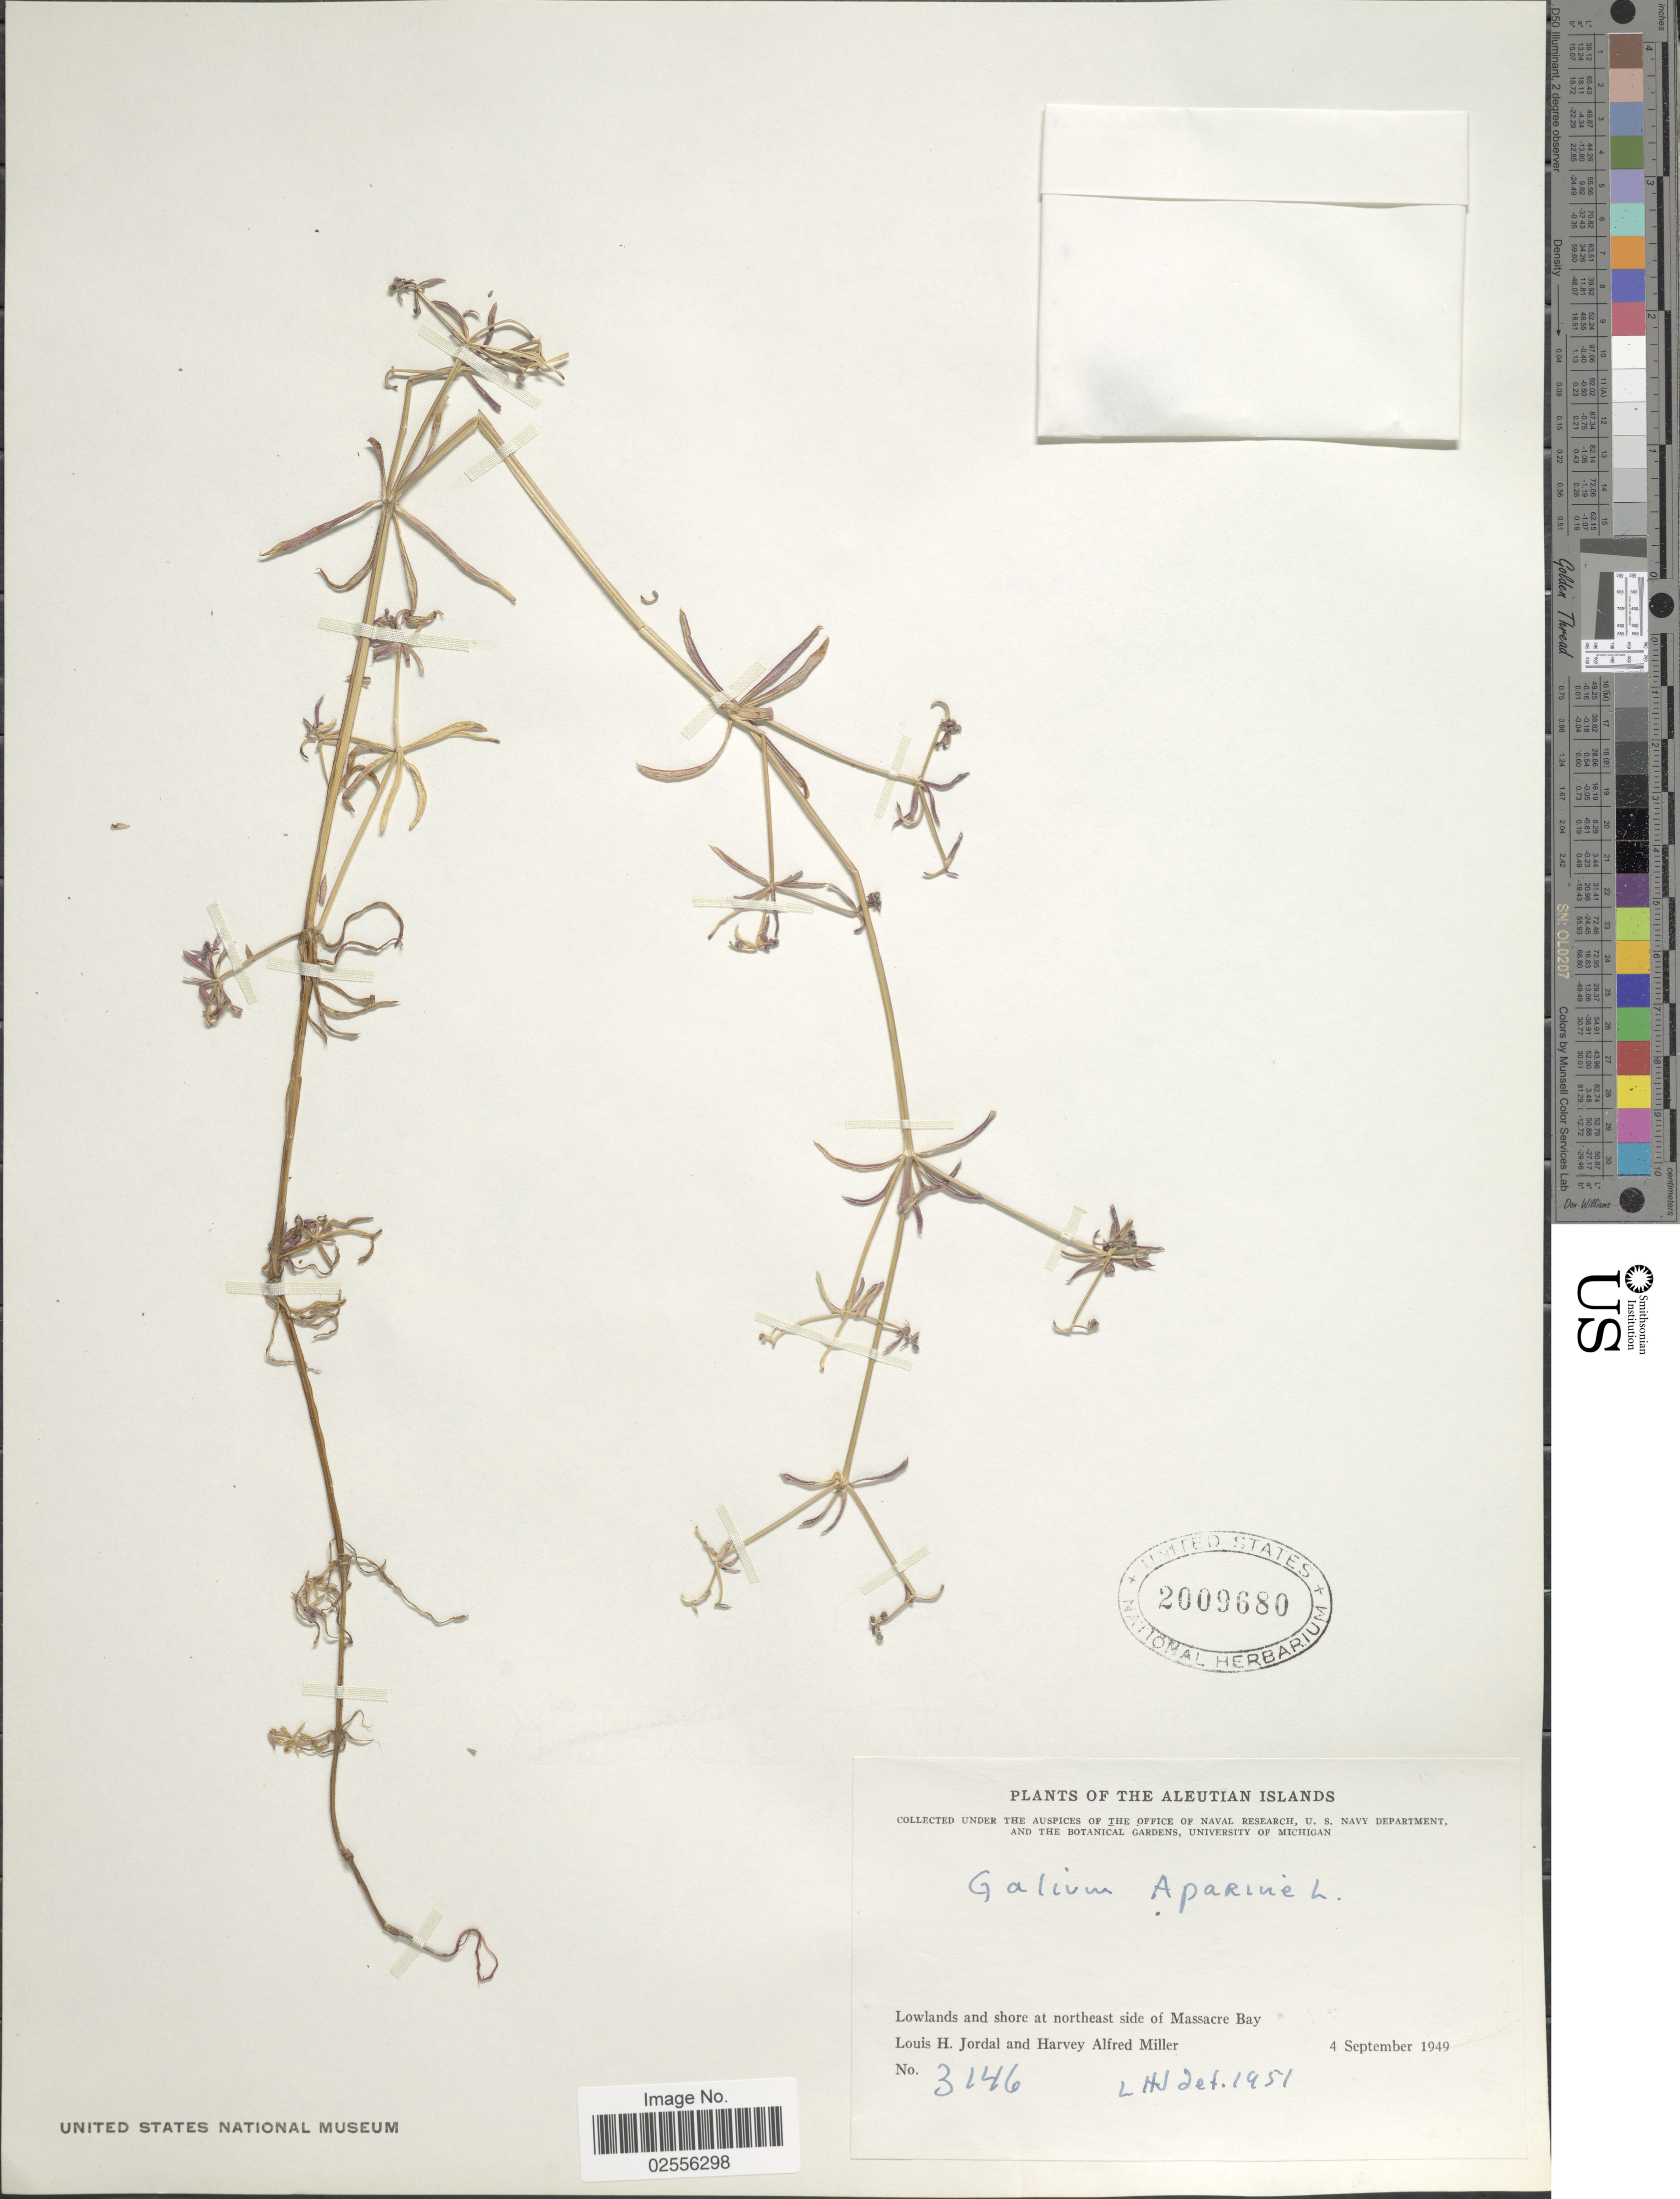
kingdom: Plantae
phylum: Tracheophyta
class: Magnoliopsida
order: Gentianales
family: Rubiaceae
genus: Galium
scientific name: Galium aparine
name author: L.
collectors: L. Jordal & H. A. Miller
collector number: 3146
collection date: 1949-09-04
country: United States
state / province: Alaska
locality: Aleutian Islands. northeast side of Massacre Bay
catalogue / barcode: US 2009680